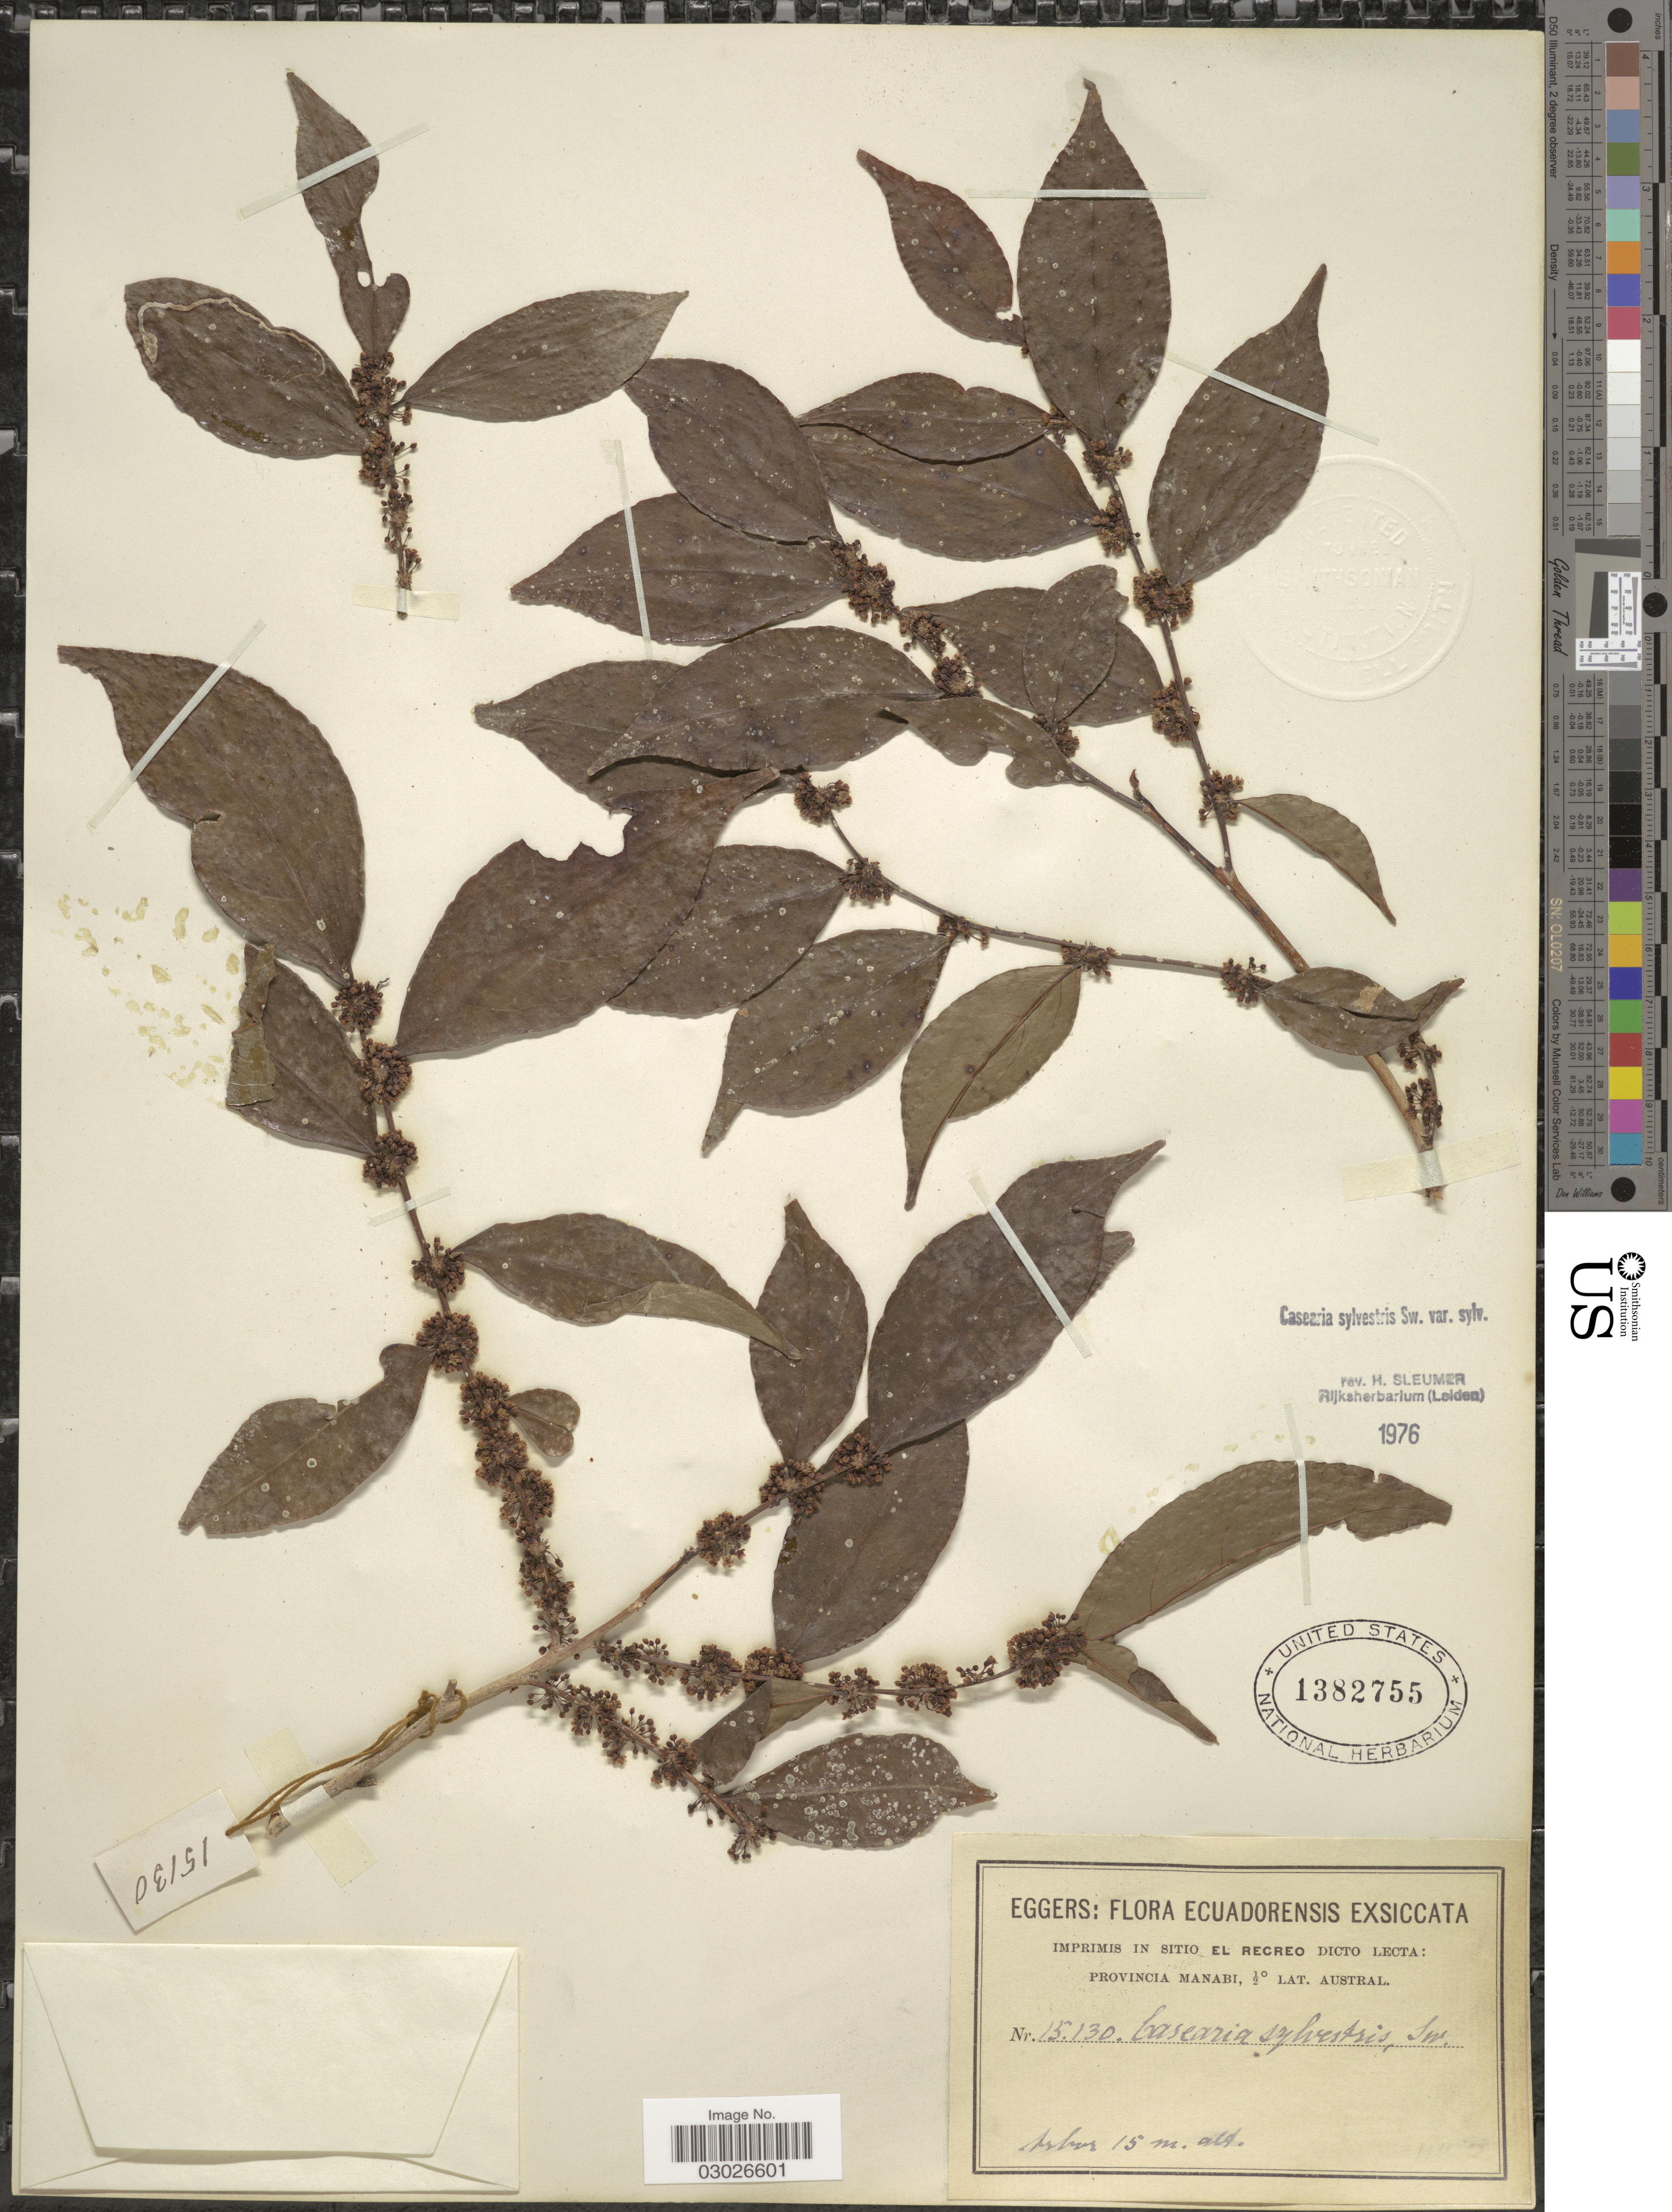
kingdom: Plantae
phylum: Tracheophyta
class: Magnoliopsida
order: Malpighiales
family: Salicaceae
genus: Casearia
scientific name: Casearia sylvestris var. sylvestris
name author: Sw.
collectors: -. Eggers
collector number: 15130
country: Ecuador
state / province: Manabí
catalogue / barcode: US 1382755